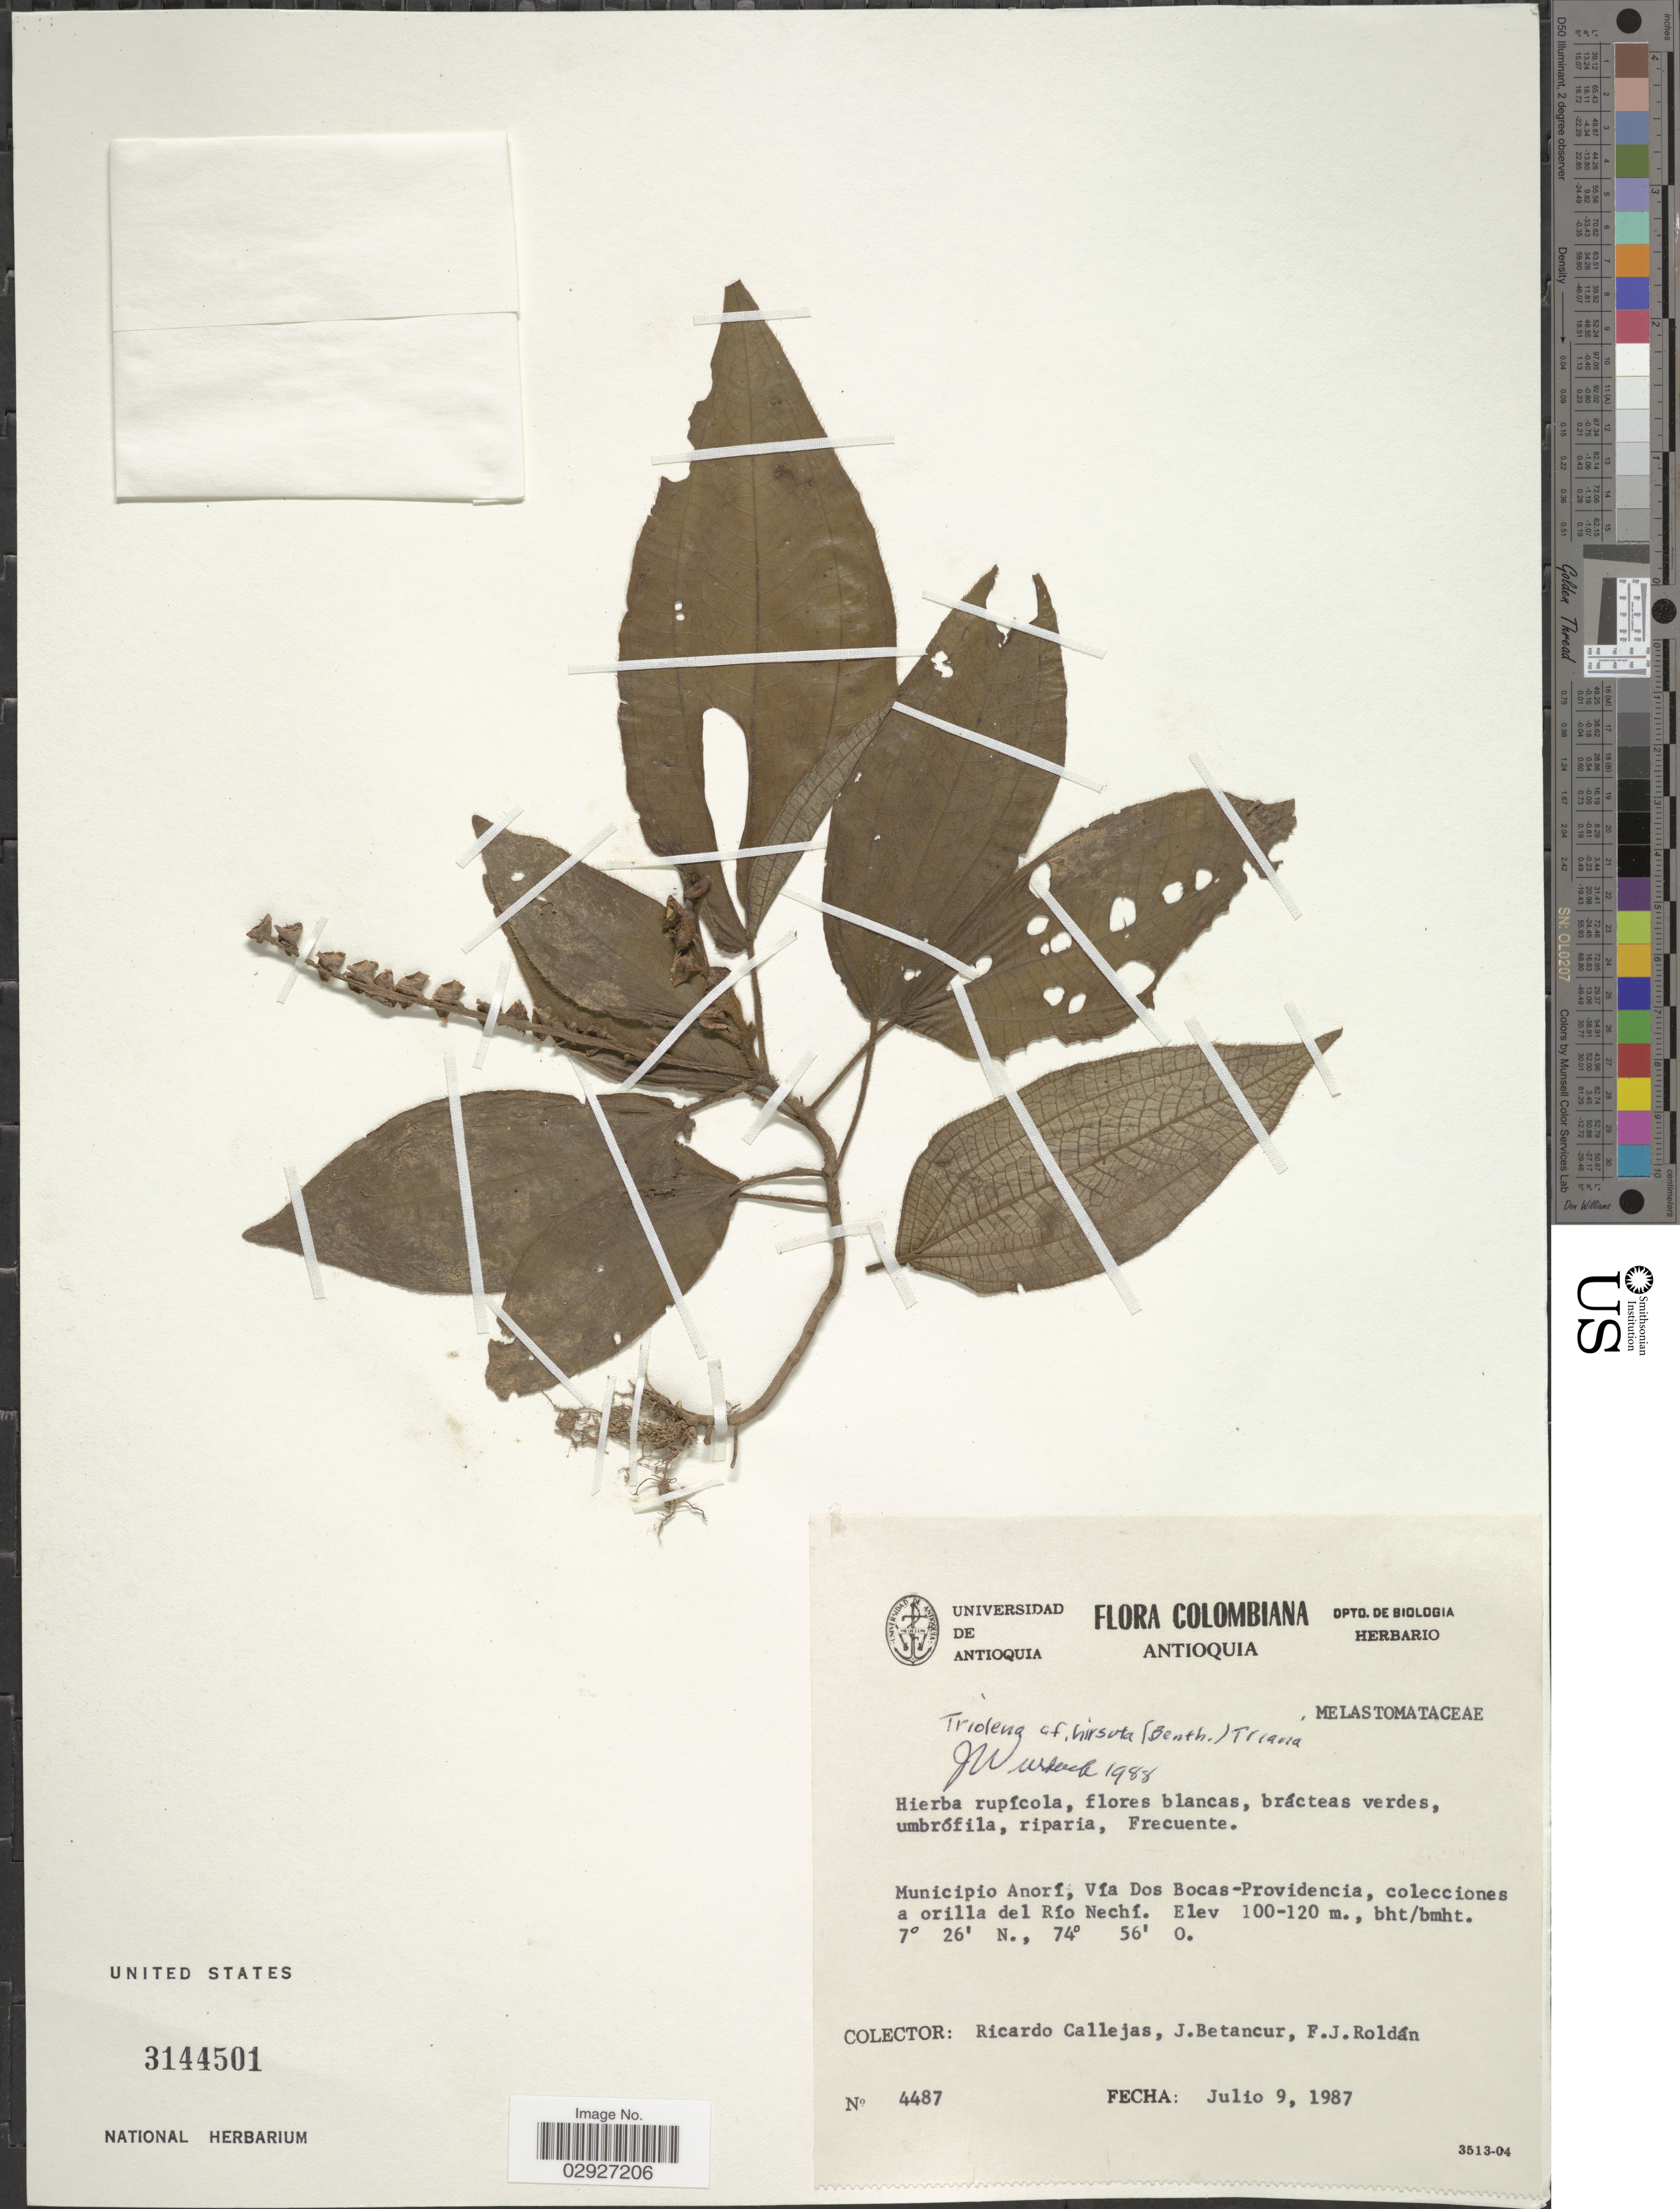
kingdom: Plantae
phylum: Tracheophyta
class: Magnoliopsida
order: Myrtales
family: Melastomataceae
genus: Triolena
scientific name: Triolena hirsuta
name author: (Benth.) Triana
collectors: R. Callejas, J. Betancur & F. J. Roldán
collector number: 4487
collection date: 1987-07-09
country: Colombia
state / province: Antioquia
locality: Municipio Anorí, Vía Dos Bocas-Providencia, colecciones a orilla del Río Nechí.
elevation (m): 100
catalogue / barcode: US 3144501